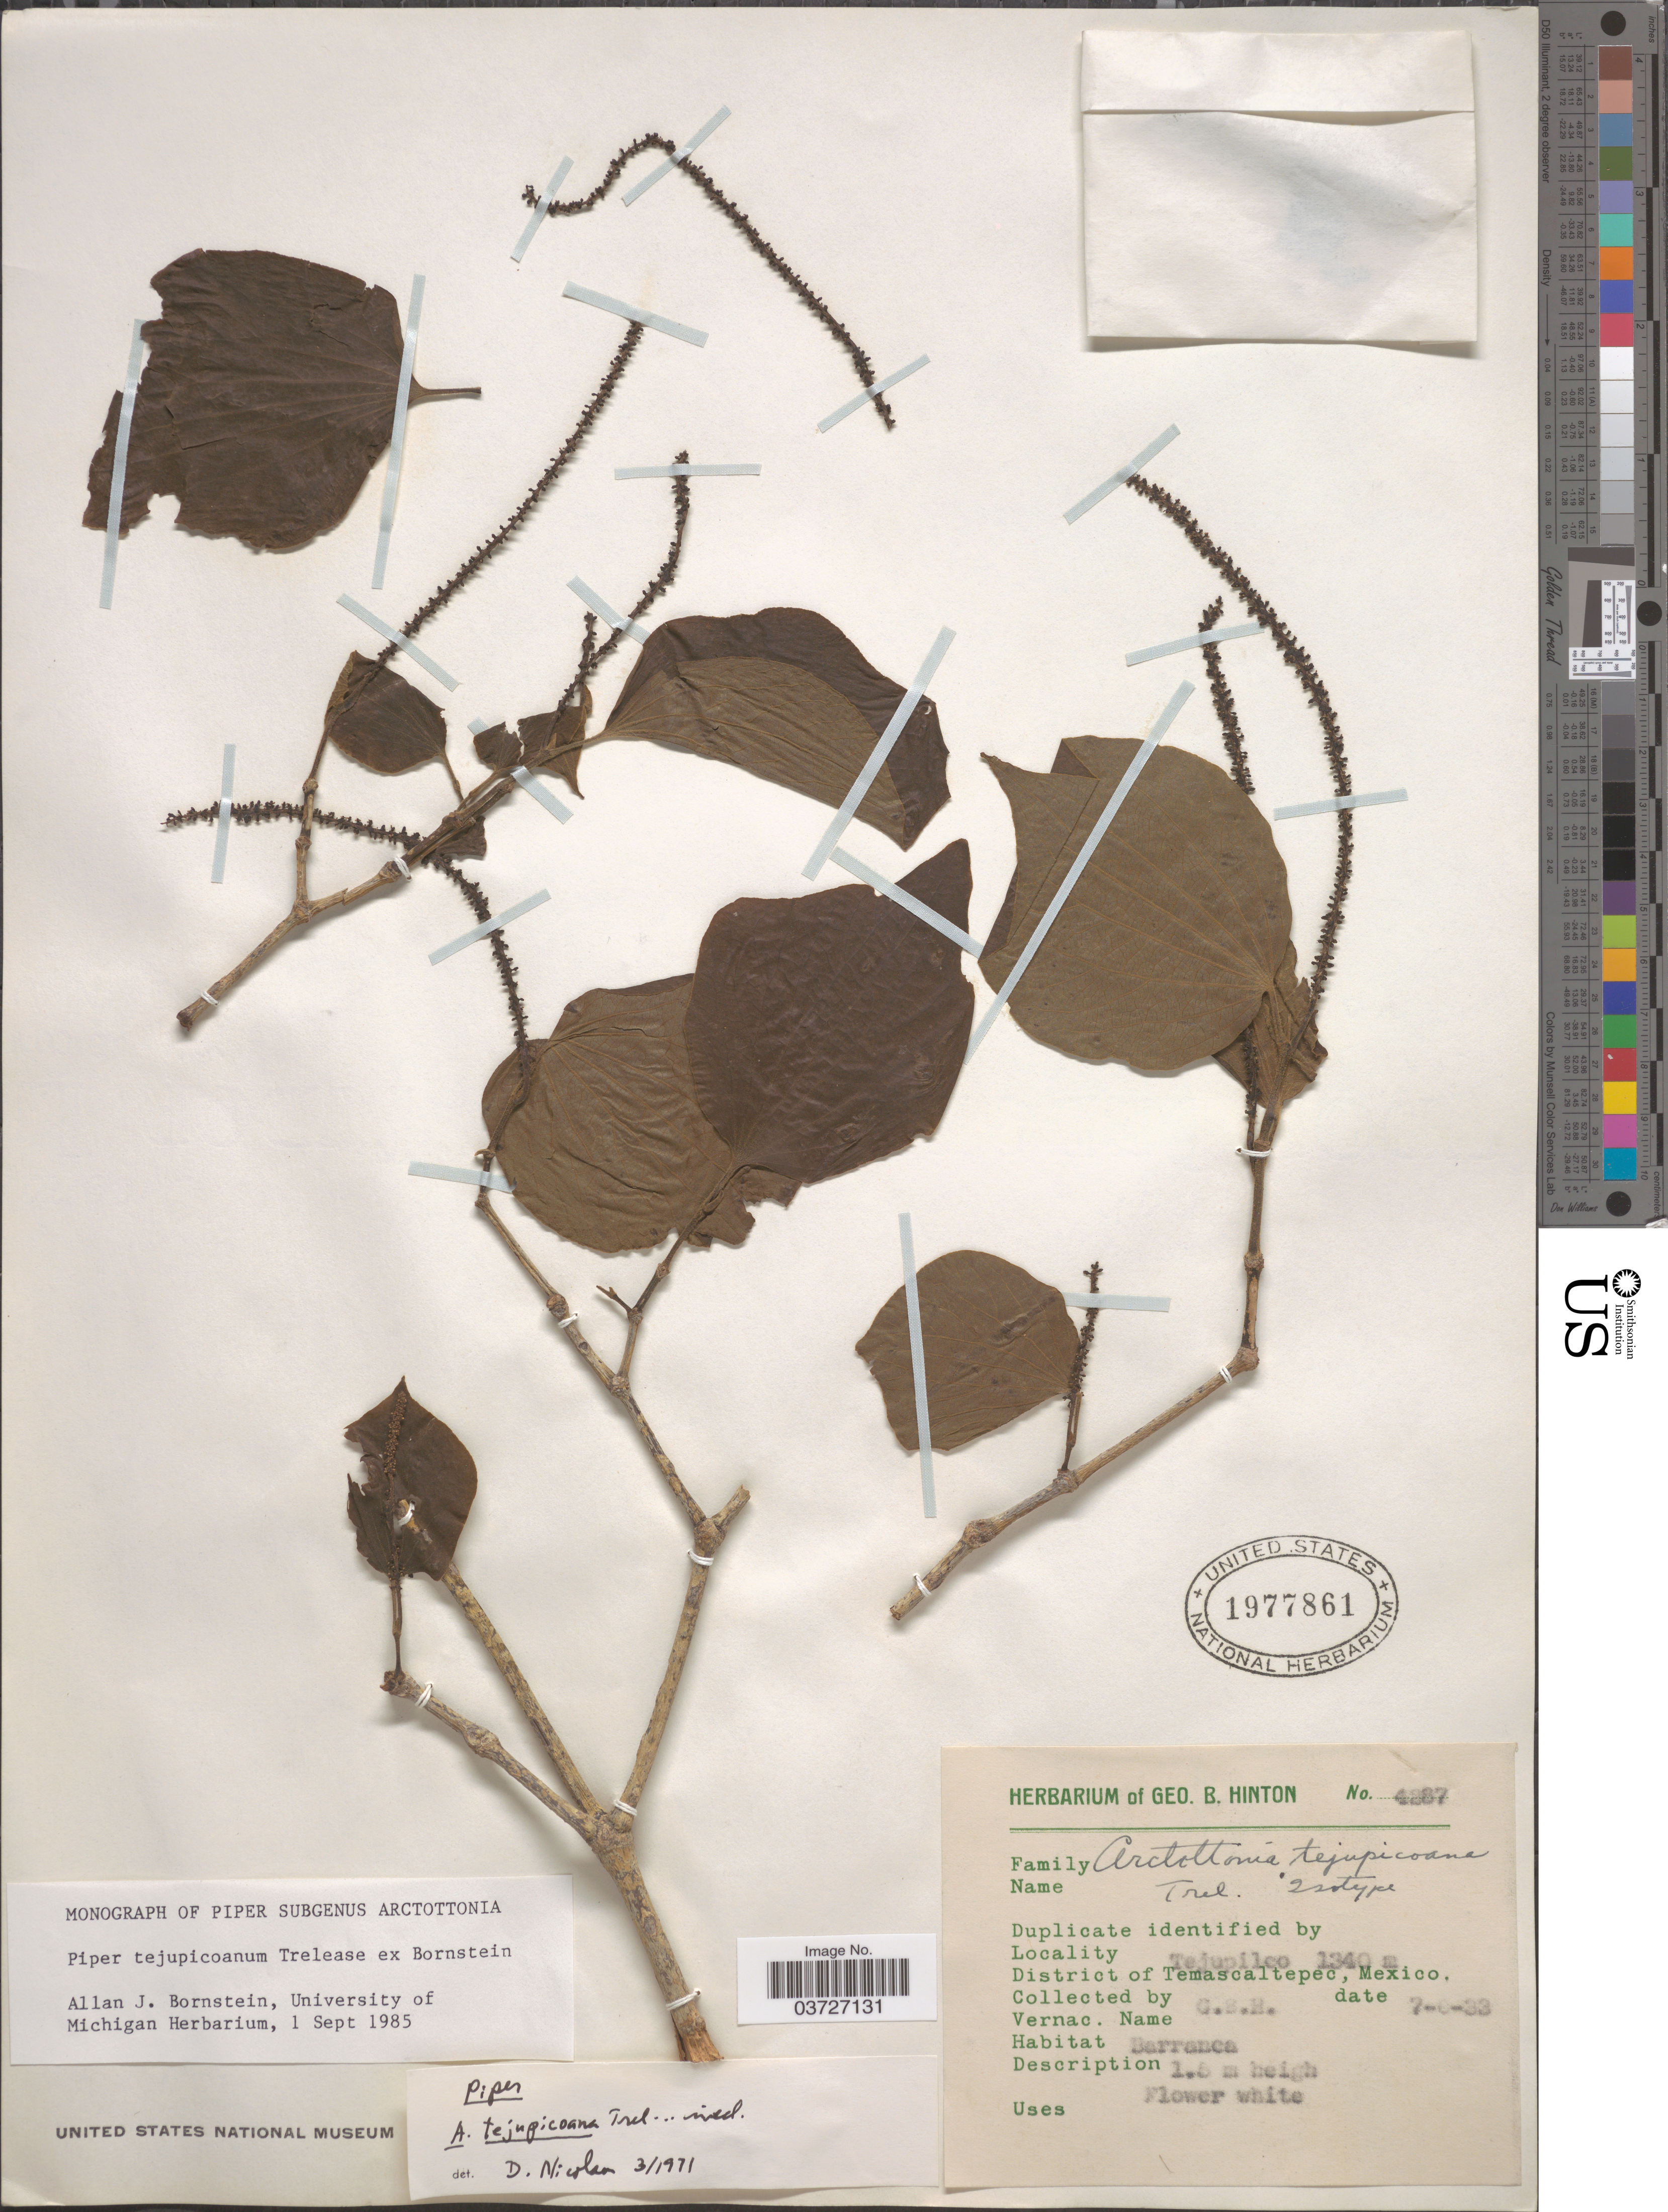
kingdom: Plantae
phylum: Tracheophyta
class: Magnoliopsida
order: Piperales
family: Piperaceae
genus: Piper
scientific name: Piper tejupicoanum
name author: Trel. ex Bornst.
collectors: G. B. Hinton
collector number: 4287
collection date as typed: Transcribed d/m/y: 7/8/33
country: Mexico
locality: Tejupilco. District of Temascaltepec.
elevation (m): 1340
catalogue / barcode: US 1977861